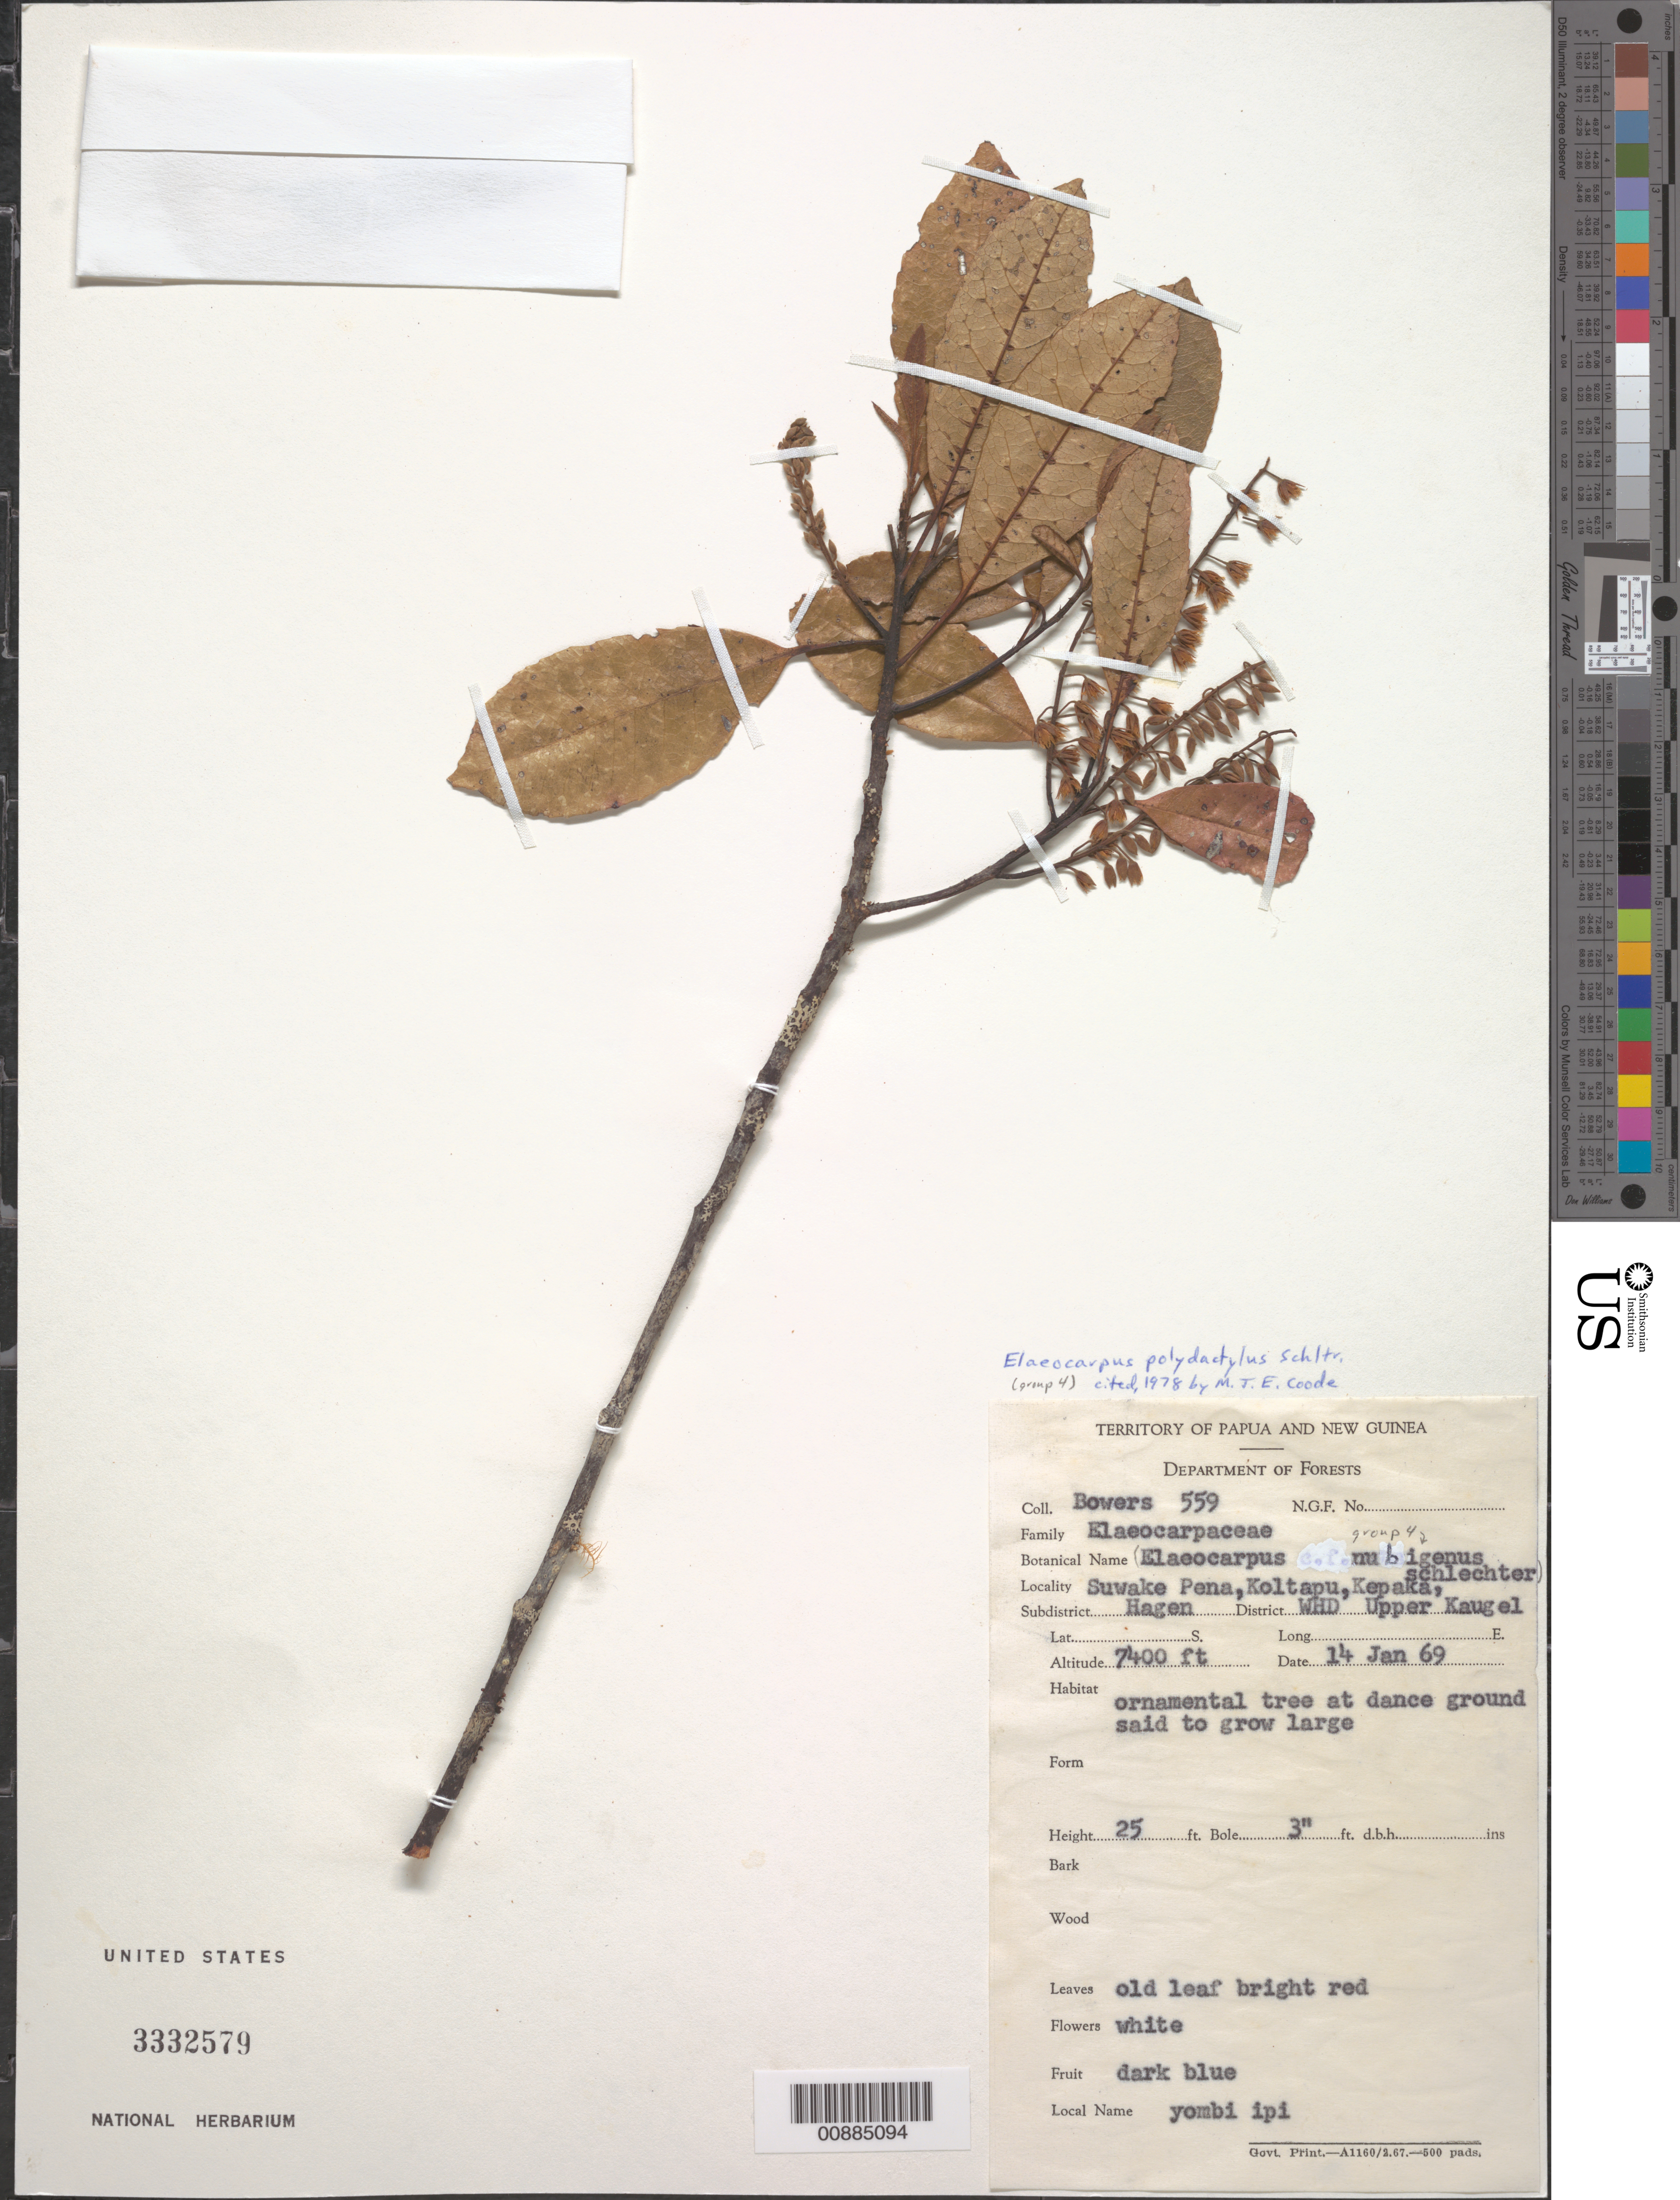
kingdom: Plantae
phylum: Tracheophyta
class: Magnoliopsida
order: Oxalidales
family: Elaeocarpaceae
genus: Elaeocarpus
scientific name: Elaeocarpus polydactylus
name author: Schltr.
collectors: N. Bowers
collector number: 559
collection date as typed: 14 Jan 1969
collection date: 1969-01-14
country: Papua New Guinea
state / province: Western Highlands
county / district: Mount Hagen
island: New Guinea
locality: Upper Kaugel, Kepaka, Koltapu, Suwake Pena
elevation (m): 2256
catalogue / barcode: US 3332579